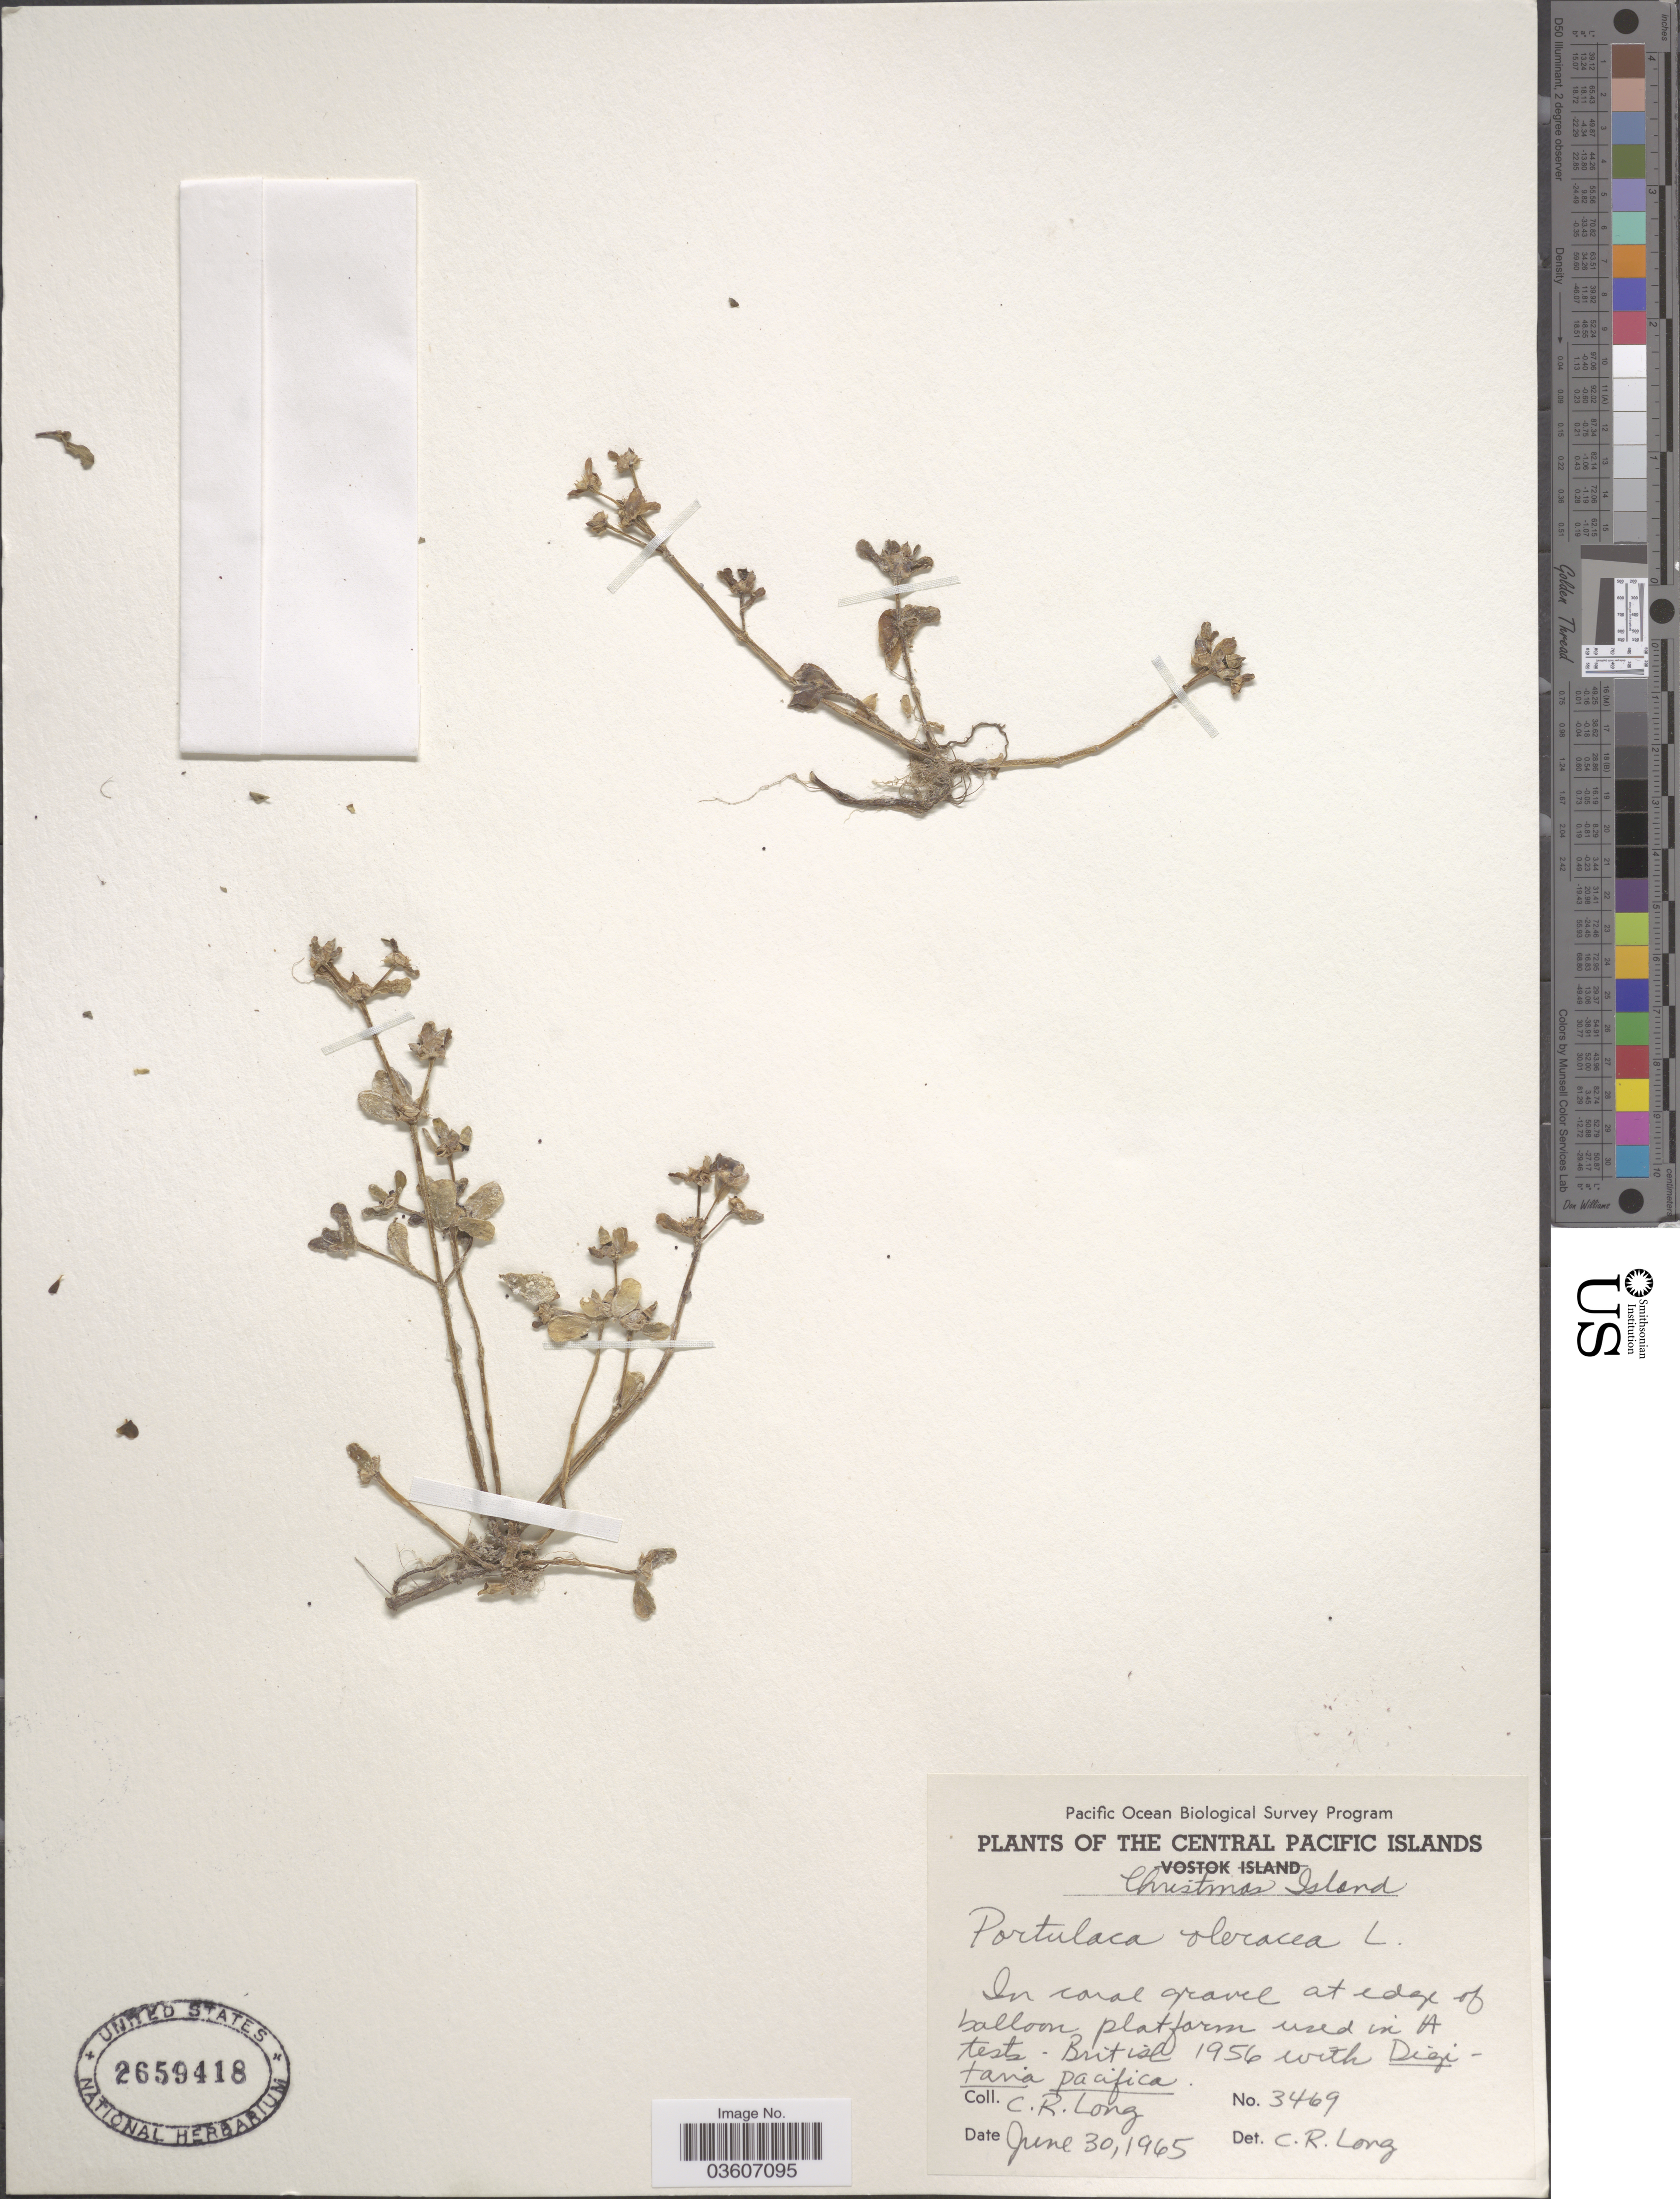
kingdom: Plantae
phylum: Tracheophyta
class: Magnoliopsida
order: Caryophyllales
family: Portulacaceae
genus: Portulaca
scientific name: Portulaca oleracea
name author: L.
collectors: C. R. Long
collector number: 3469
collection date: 1965-06-30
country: Kiribati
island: Kiritimati [Christmas] Atoll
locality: The Central Pacific Islands. Christmas Island. Edge of balloon platform.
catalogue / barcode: US 2659418